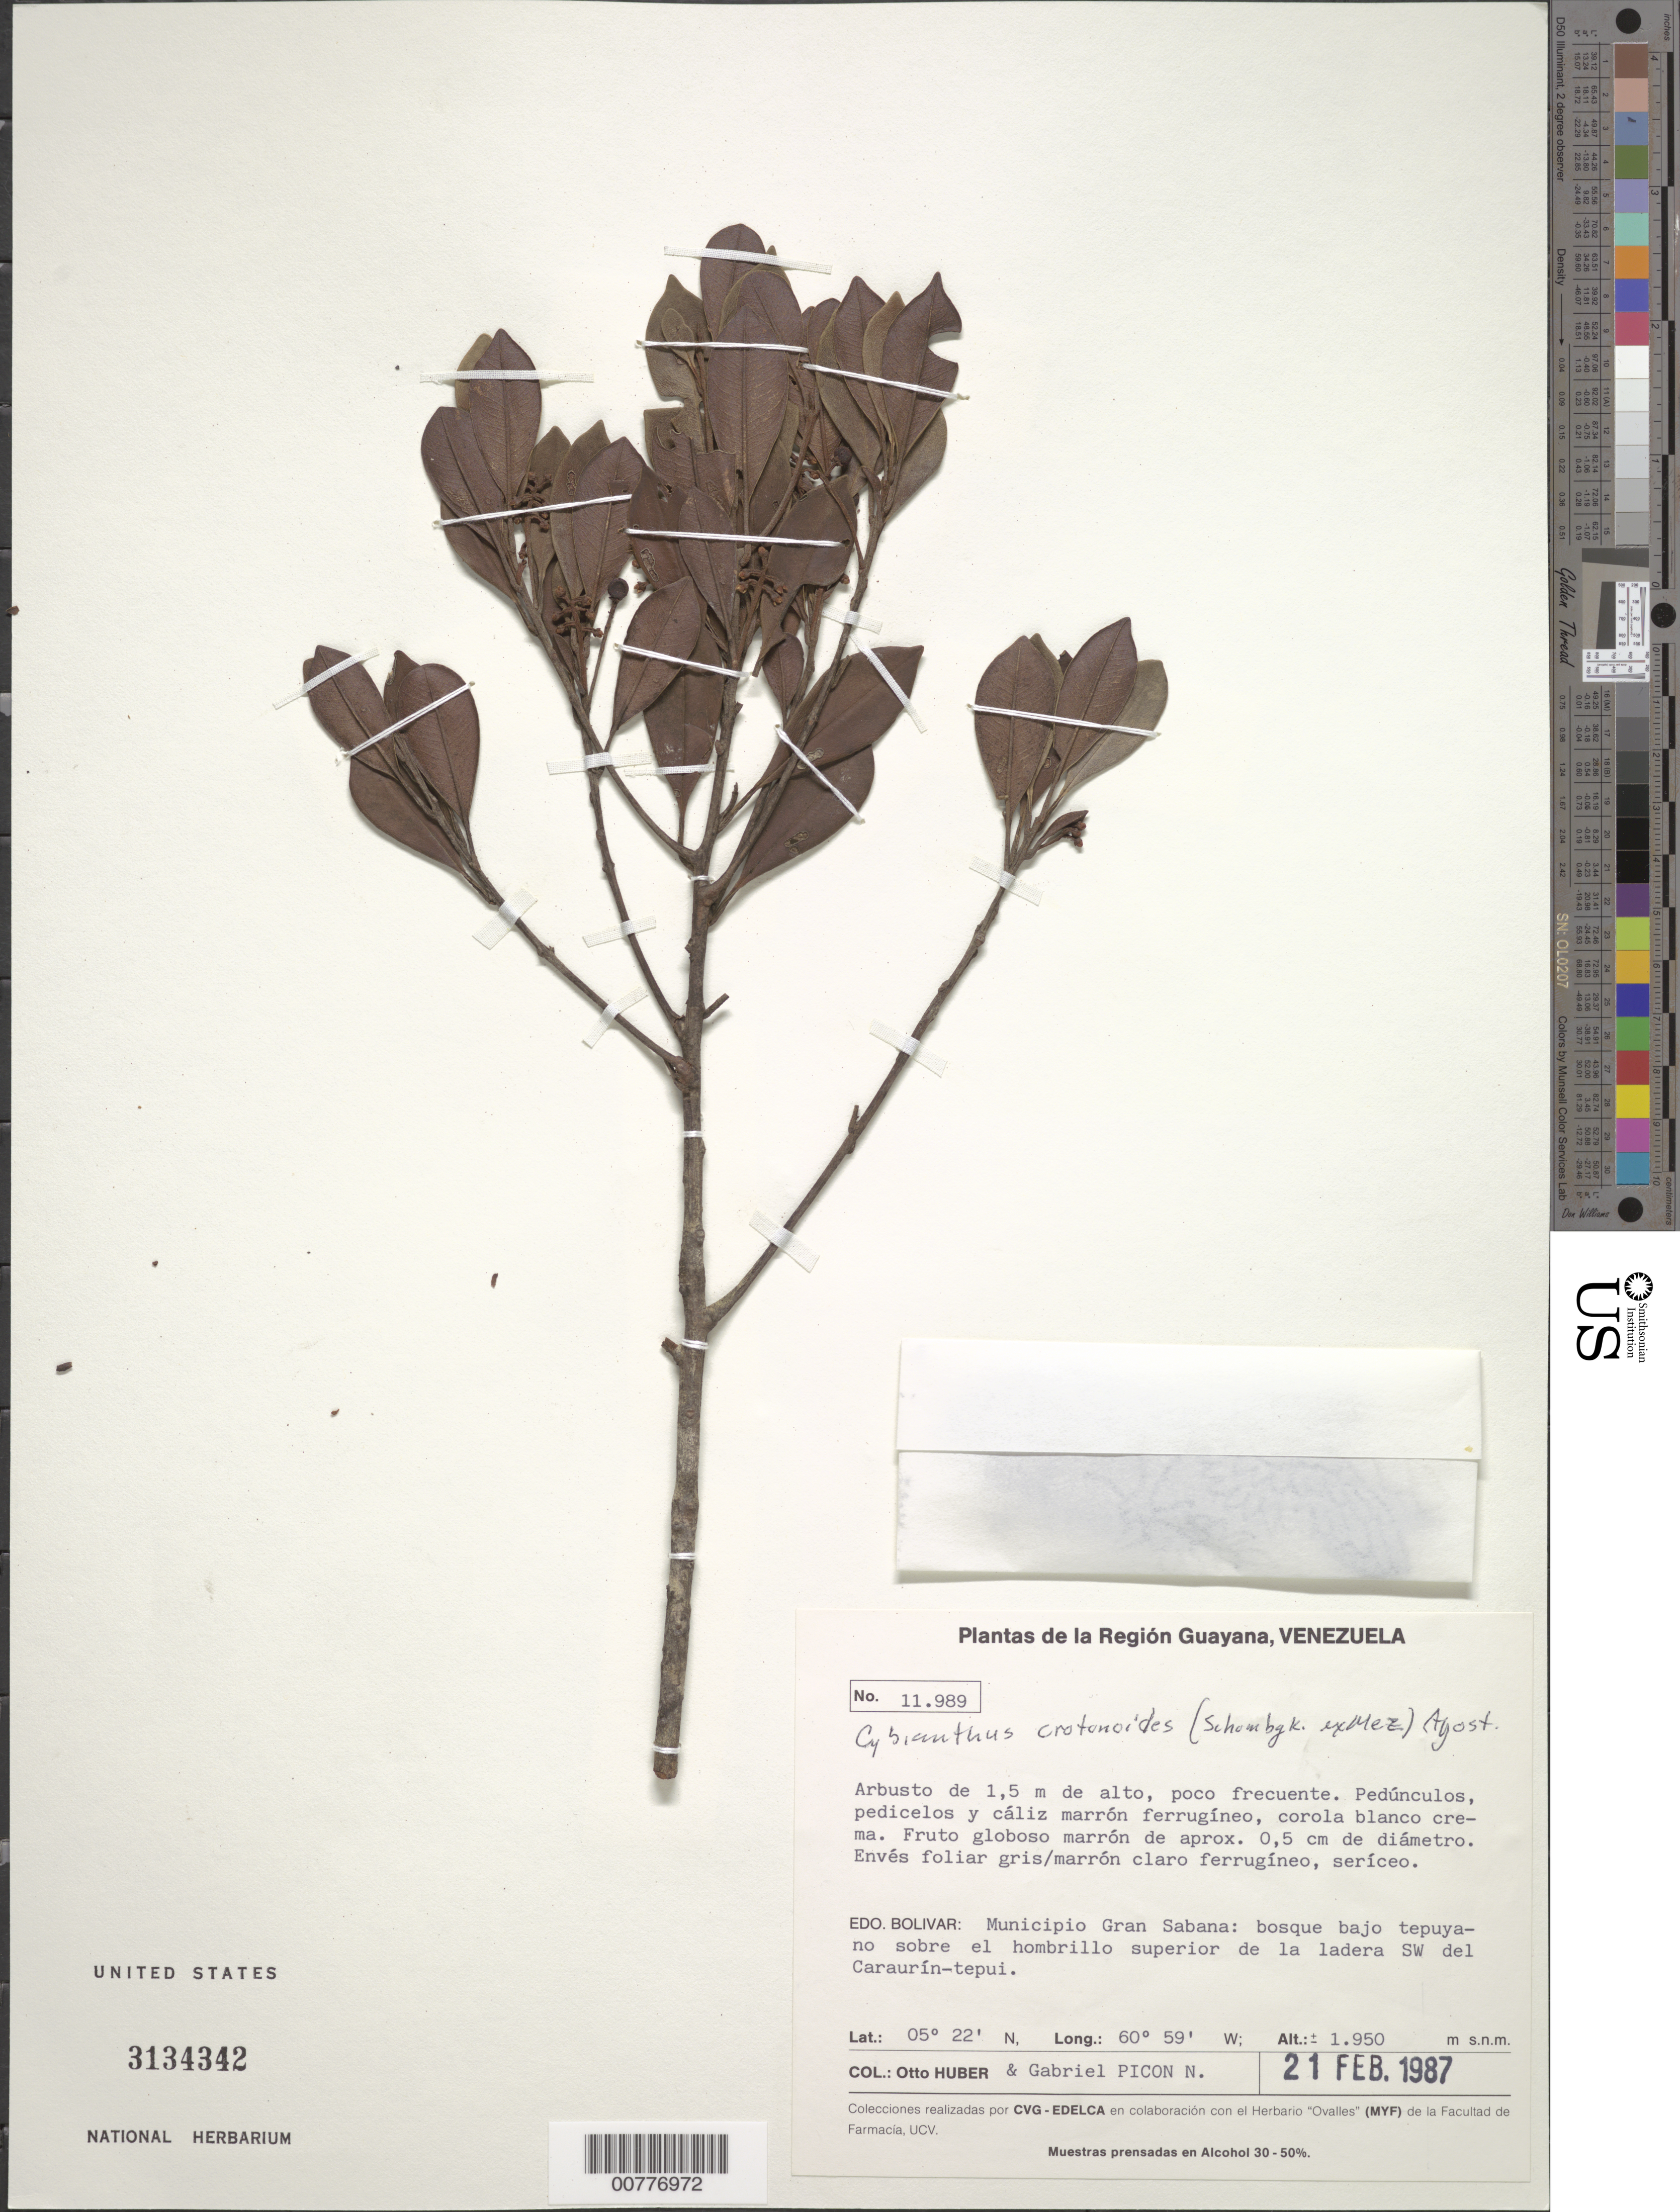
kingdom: Plantae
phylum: Tracheophyta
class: Magnoliopsida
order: Ericales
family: Primulaceae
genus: Cybianthus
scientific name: Cybianthus crotonoides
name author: (M.R. Schomb. ex Mez) G. Agostini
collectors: O. Huber & G. Picón Navas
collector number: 11989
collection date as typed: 21-Feb-87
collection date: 1987-02-21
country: Venezuela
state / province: Bolívar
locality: Mun. Gran Sabana, SW del Caraurín-tepuí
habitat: Bosque bajo tepuyano sobre el hombrillo superior de la ladera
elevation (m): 1950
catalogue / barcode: US 3134342